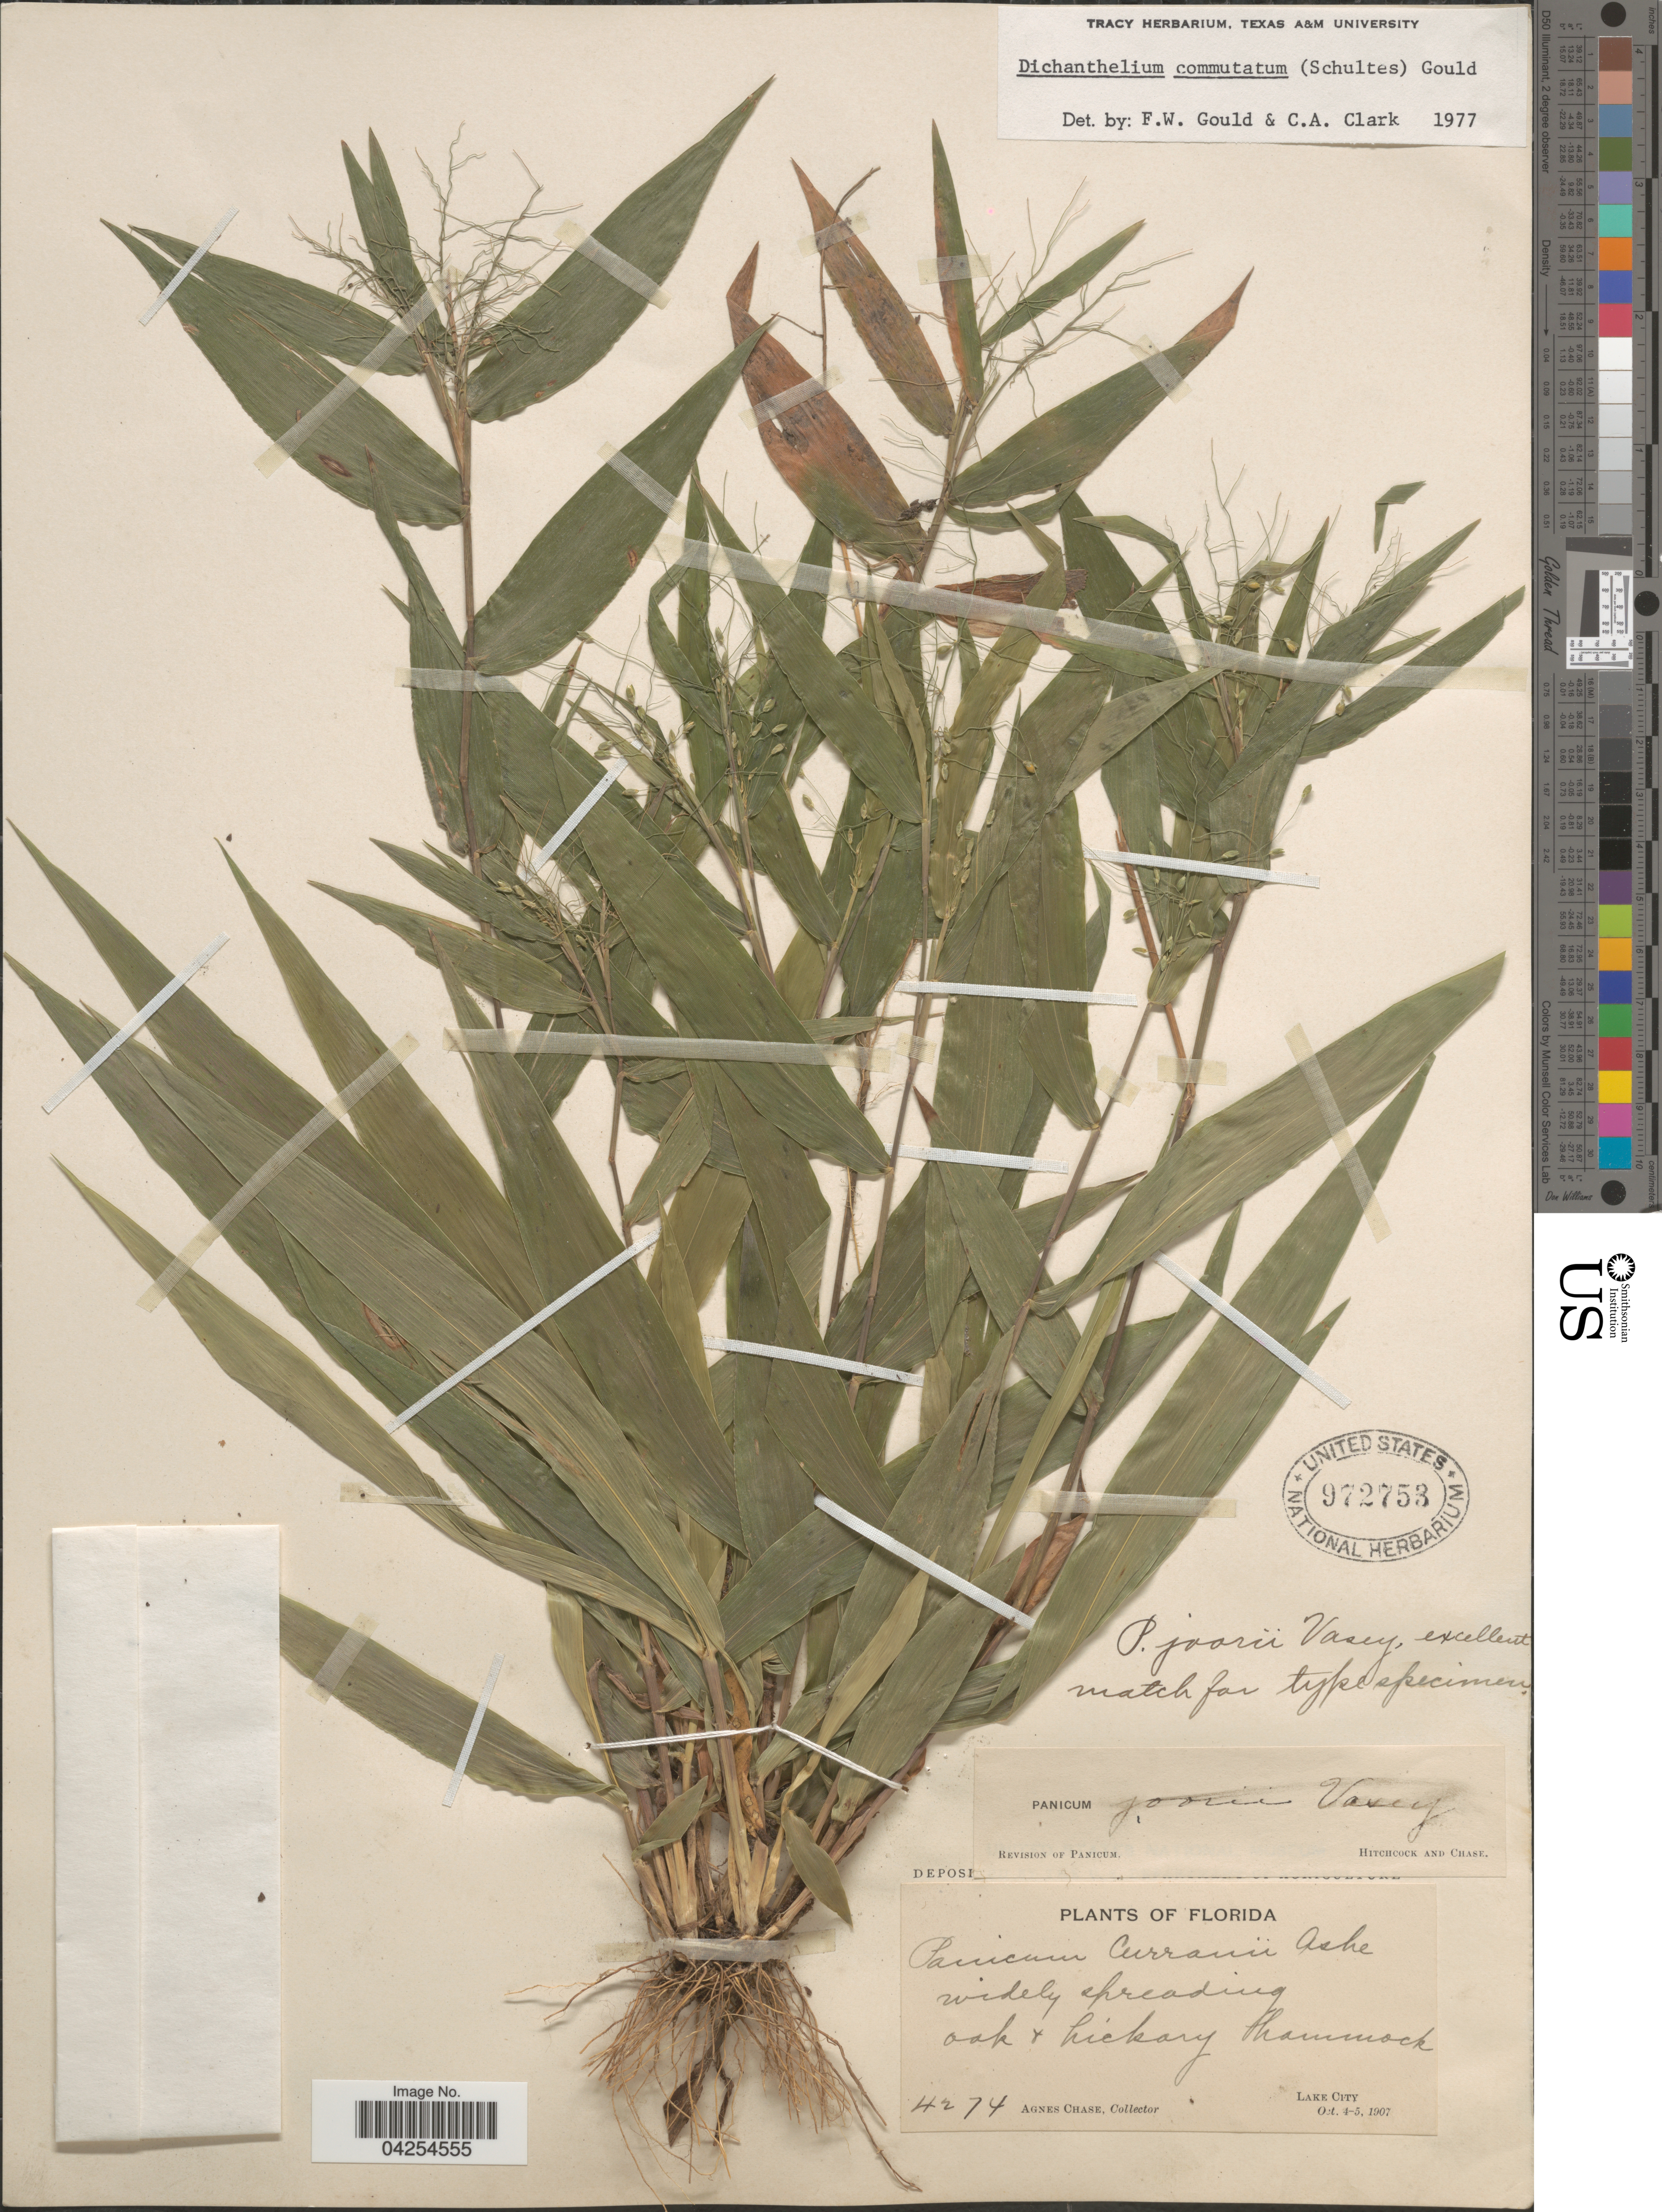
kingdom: Plantae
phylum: Tracheophyta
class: Liliopsida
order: Poales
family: Poaceae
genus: Dichanthelium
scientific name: Dichanthelium commutatum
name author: (Schult.) Gould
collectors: A. Chase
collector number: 4274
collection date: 1907-10-04/1907-10-05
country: United States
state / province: Florida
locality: Widely spreading oak + hickory hammock. Lake City.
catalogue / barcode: US 972753